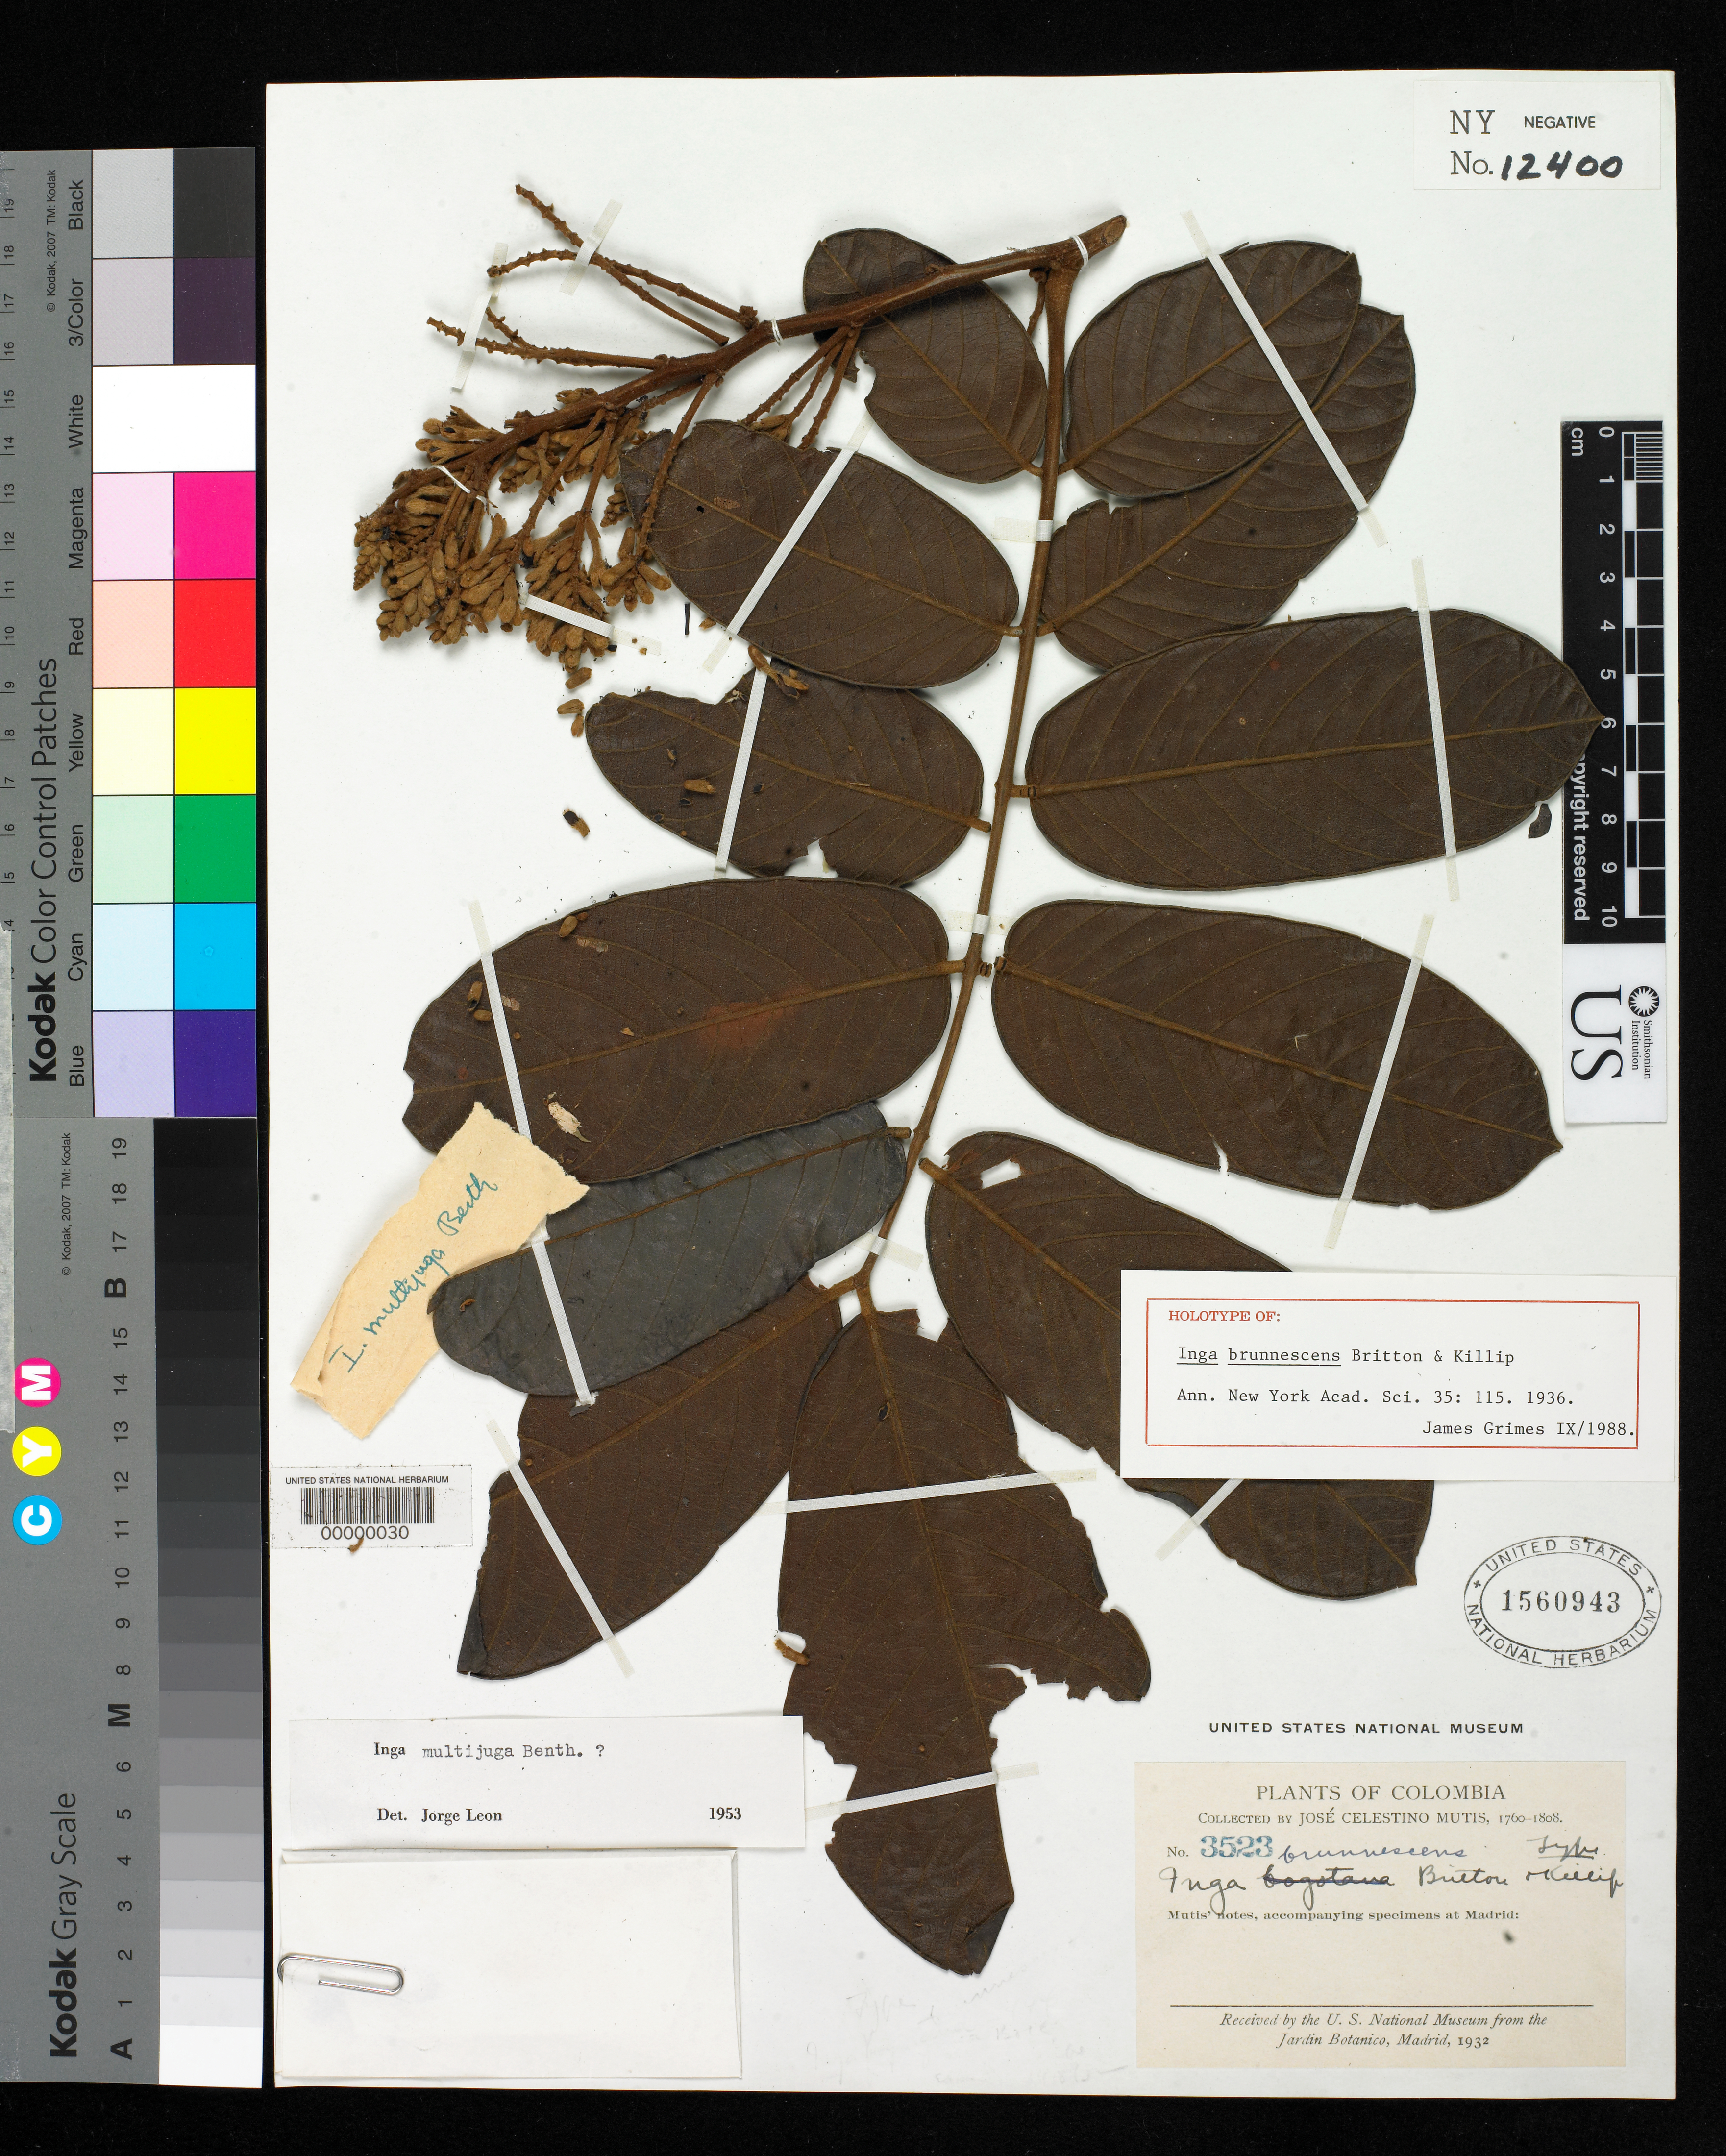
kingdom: Plantae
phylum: Tracheophyta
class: Magnoliopsida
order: Fabales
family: Fabaceae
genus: Inga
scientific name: Inga brunnescens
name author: Britton & Killip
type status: Holotype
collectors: J. C. B. Mutis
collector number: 3523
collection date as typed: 1760 to -- --- 1808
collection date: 1760/1808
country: Colombia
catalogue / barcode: US 1560943